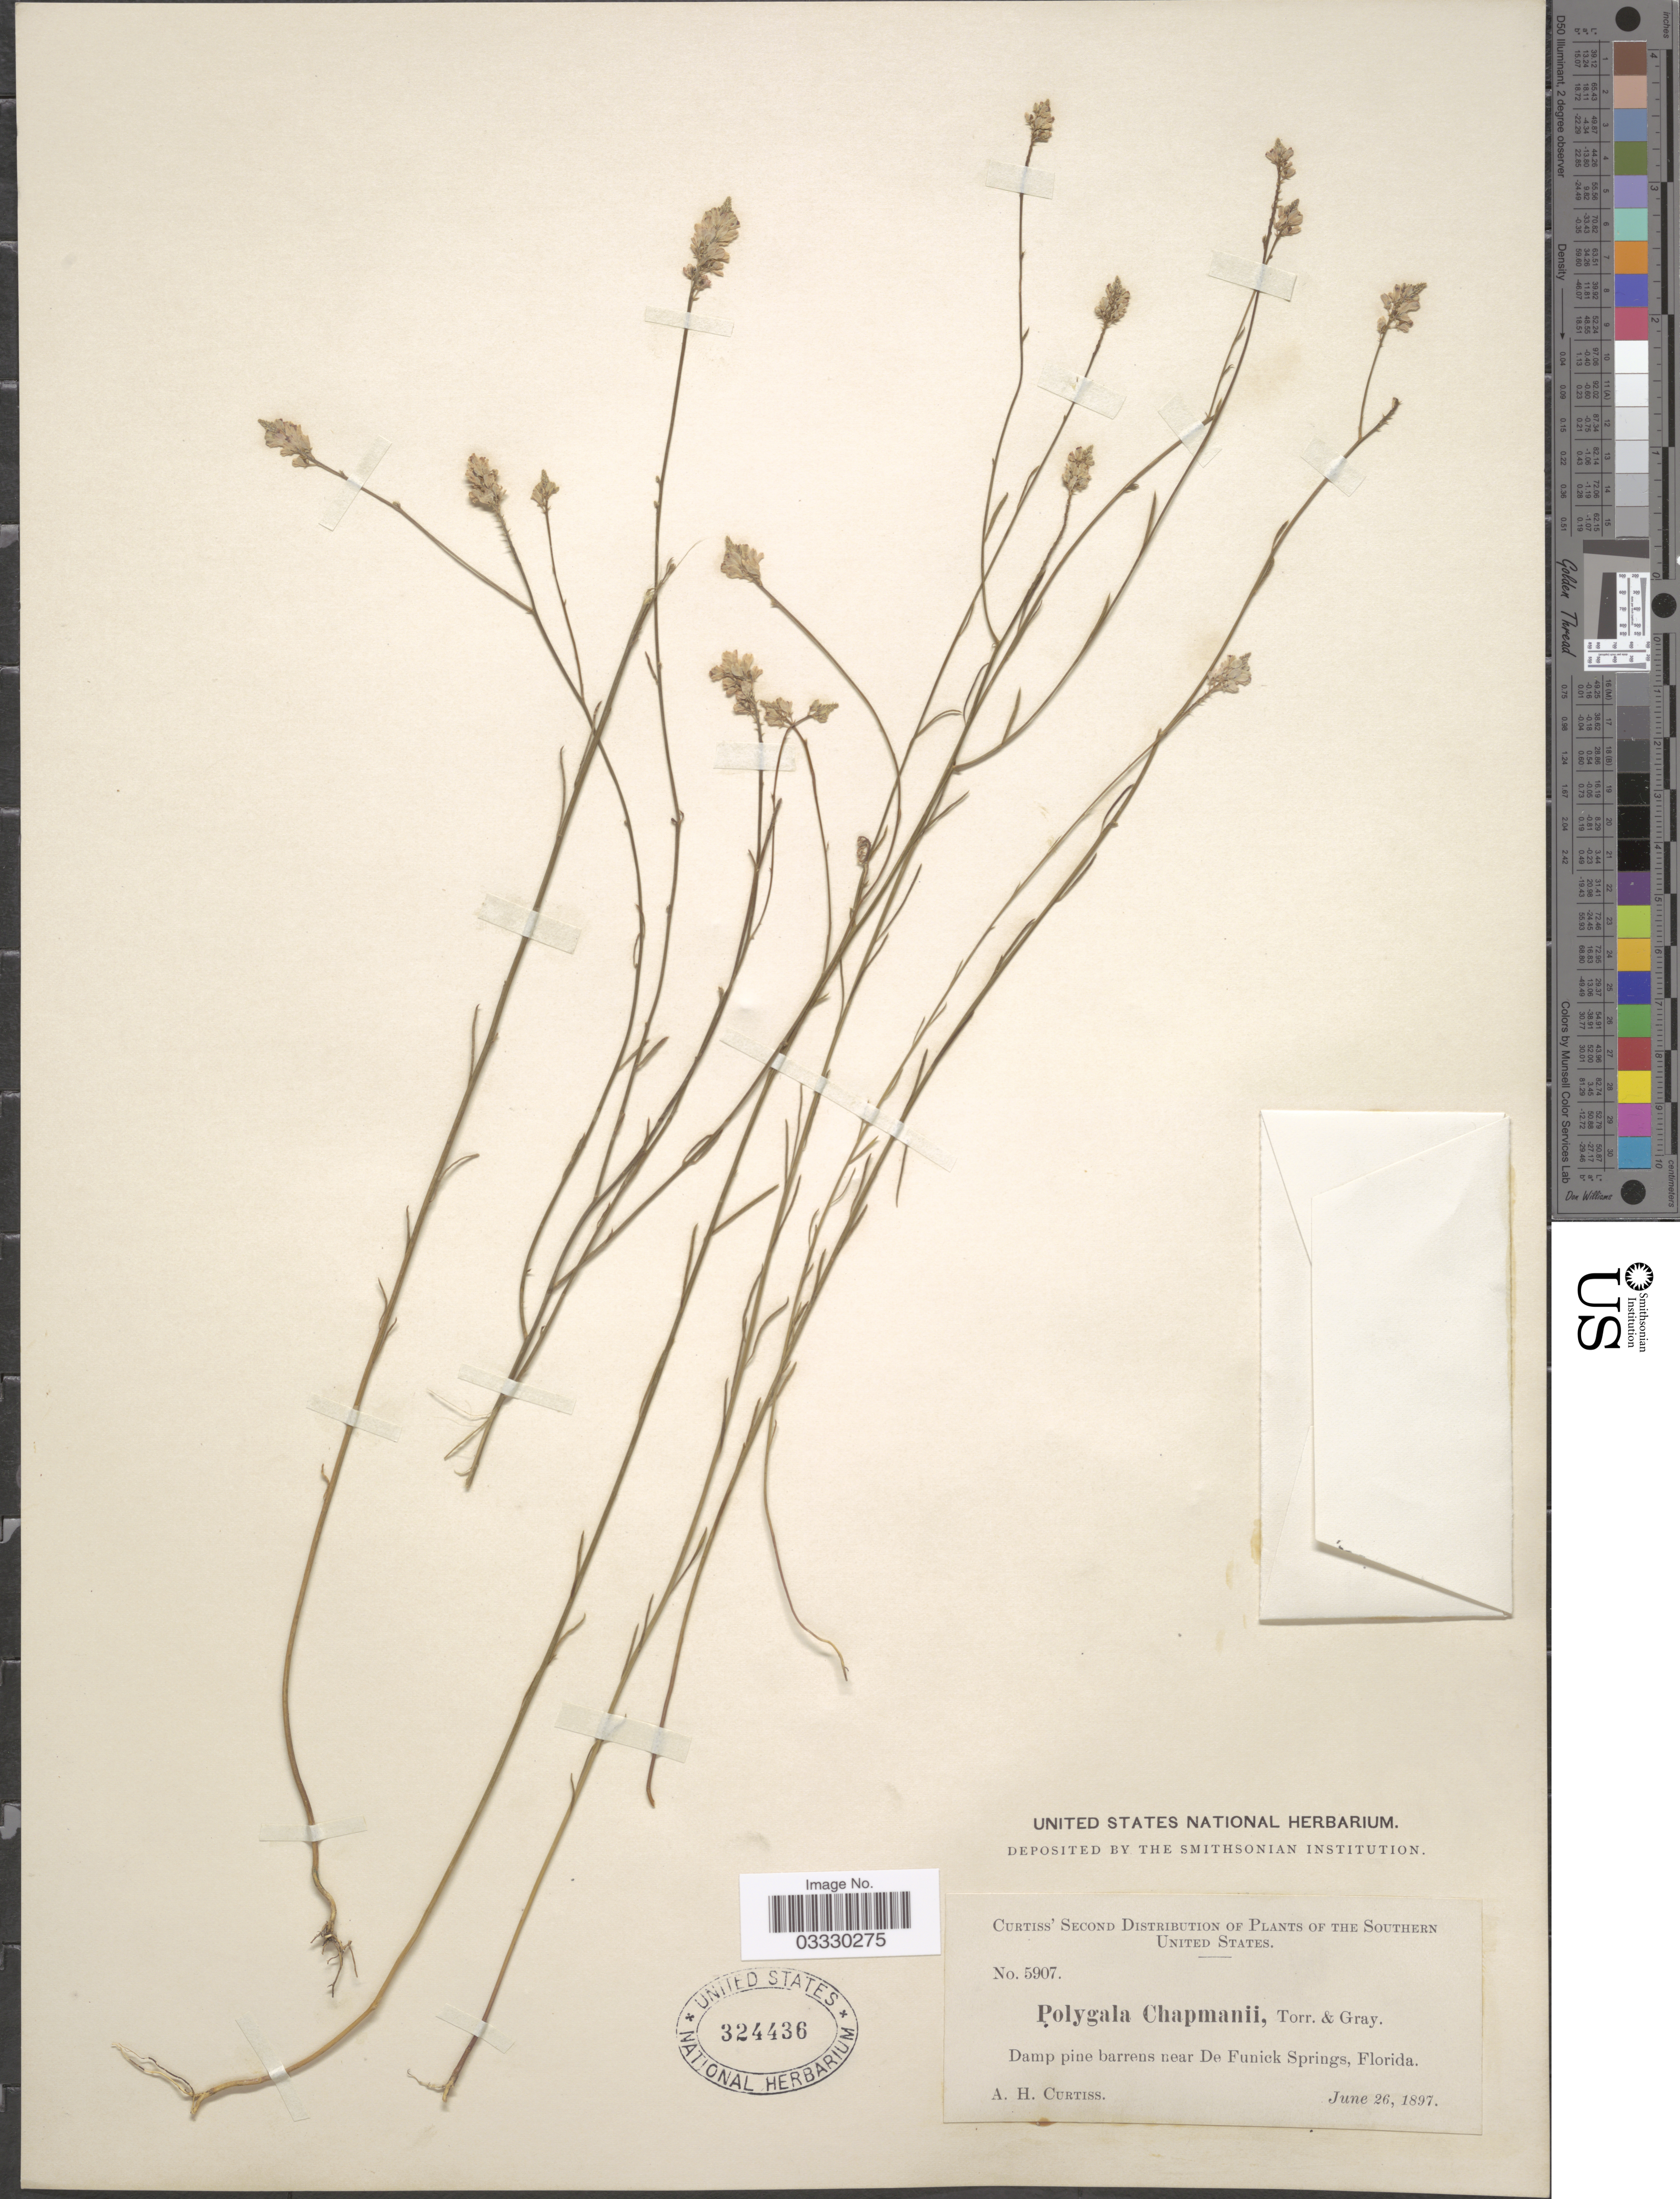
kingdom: Plantae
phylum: Tracheophyta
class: Magnoliopsida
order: Fabales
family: Polygalaceae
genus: Polygala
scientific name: Polygala chapmanii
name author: Torr. & A. Gray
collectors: A. H. Curtiss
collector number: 5907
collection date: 1897-06-26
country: United States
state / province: Florida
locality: Southern United States. Damp pine barrens near De Funick Springs.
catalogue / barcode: US 324436